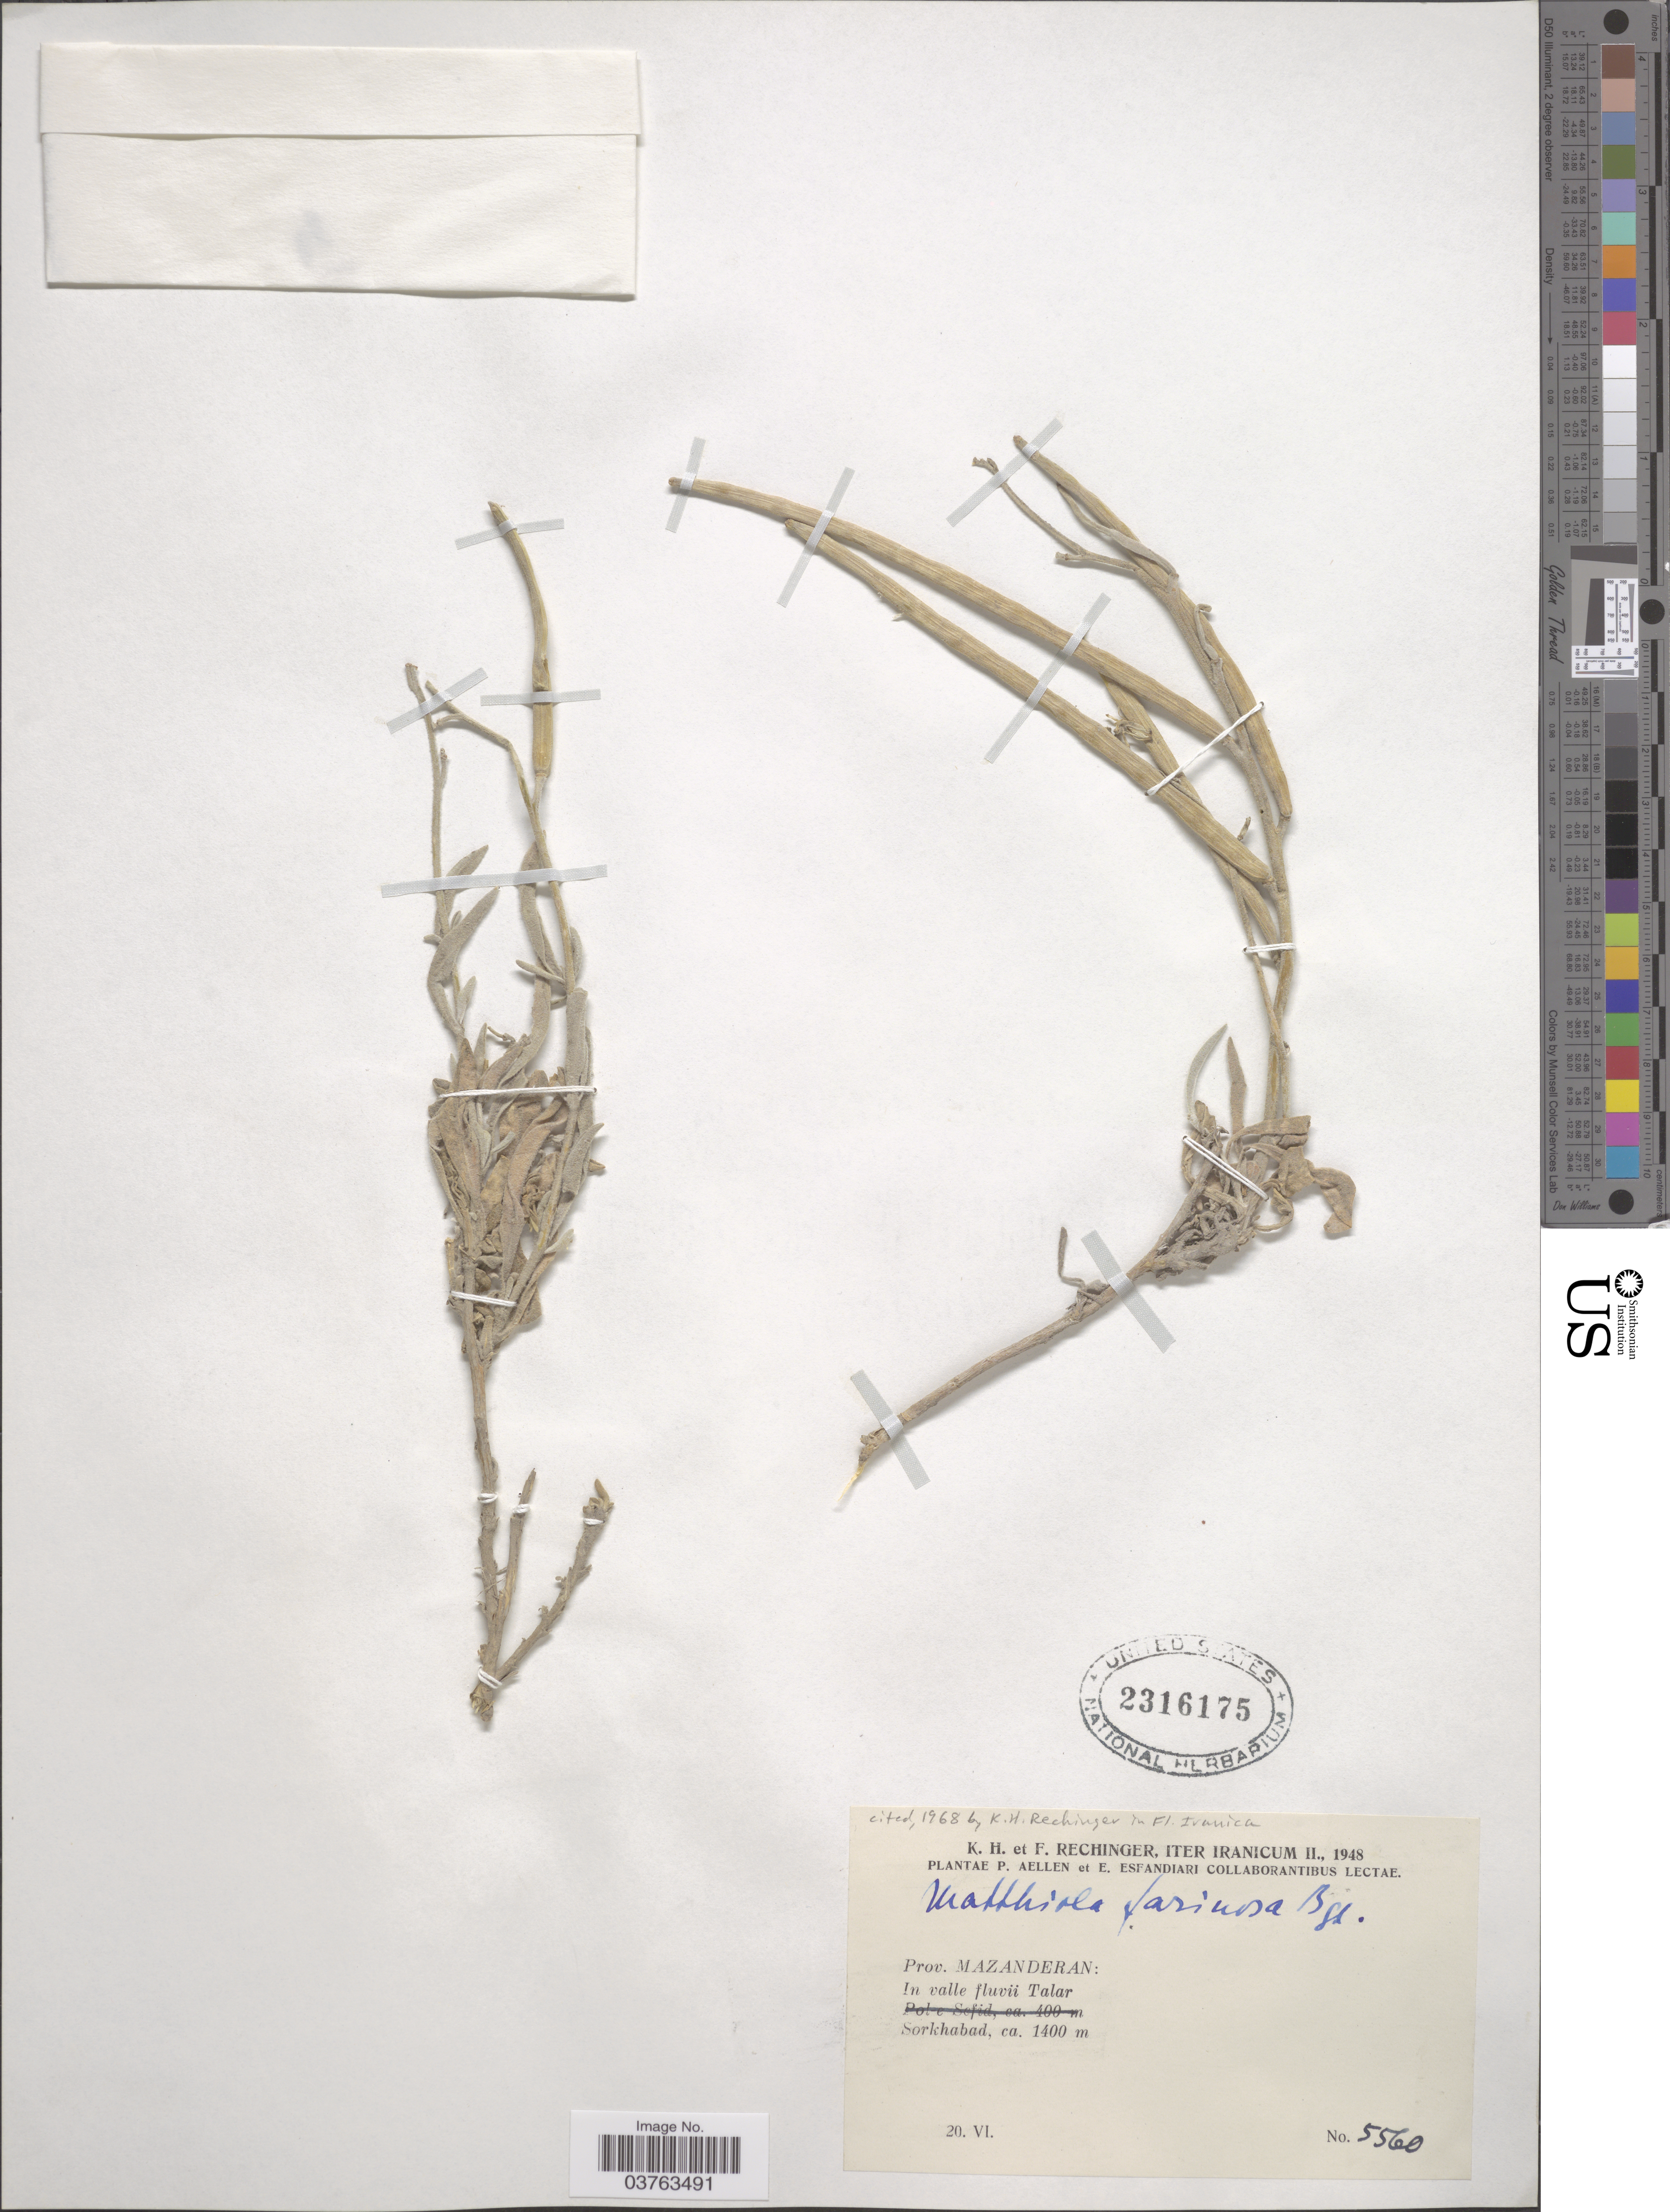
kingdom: Plantae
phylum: Tracheophyta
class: Magnoliopsida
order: Brassicales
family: Brassicaceae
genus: Matthiola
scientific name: Matthiola farinosa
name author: Bunge ex Boiss.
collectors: K. H. Rechinger & F. Rechinger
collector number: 5560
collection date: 1948-06-20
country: Iran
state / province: Mazandaran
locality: Prov. Mazanderan: In valle fluvii Talar. Sorkhabad.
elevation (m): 1400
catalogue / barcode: US 2316175